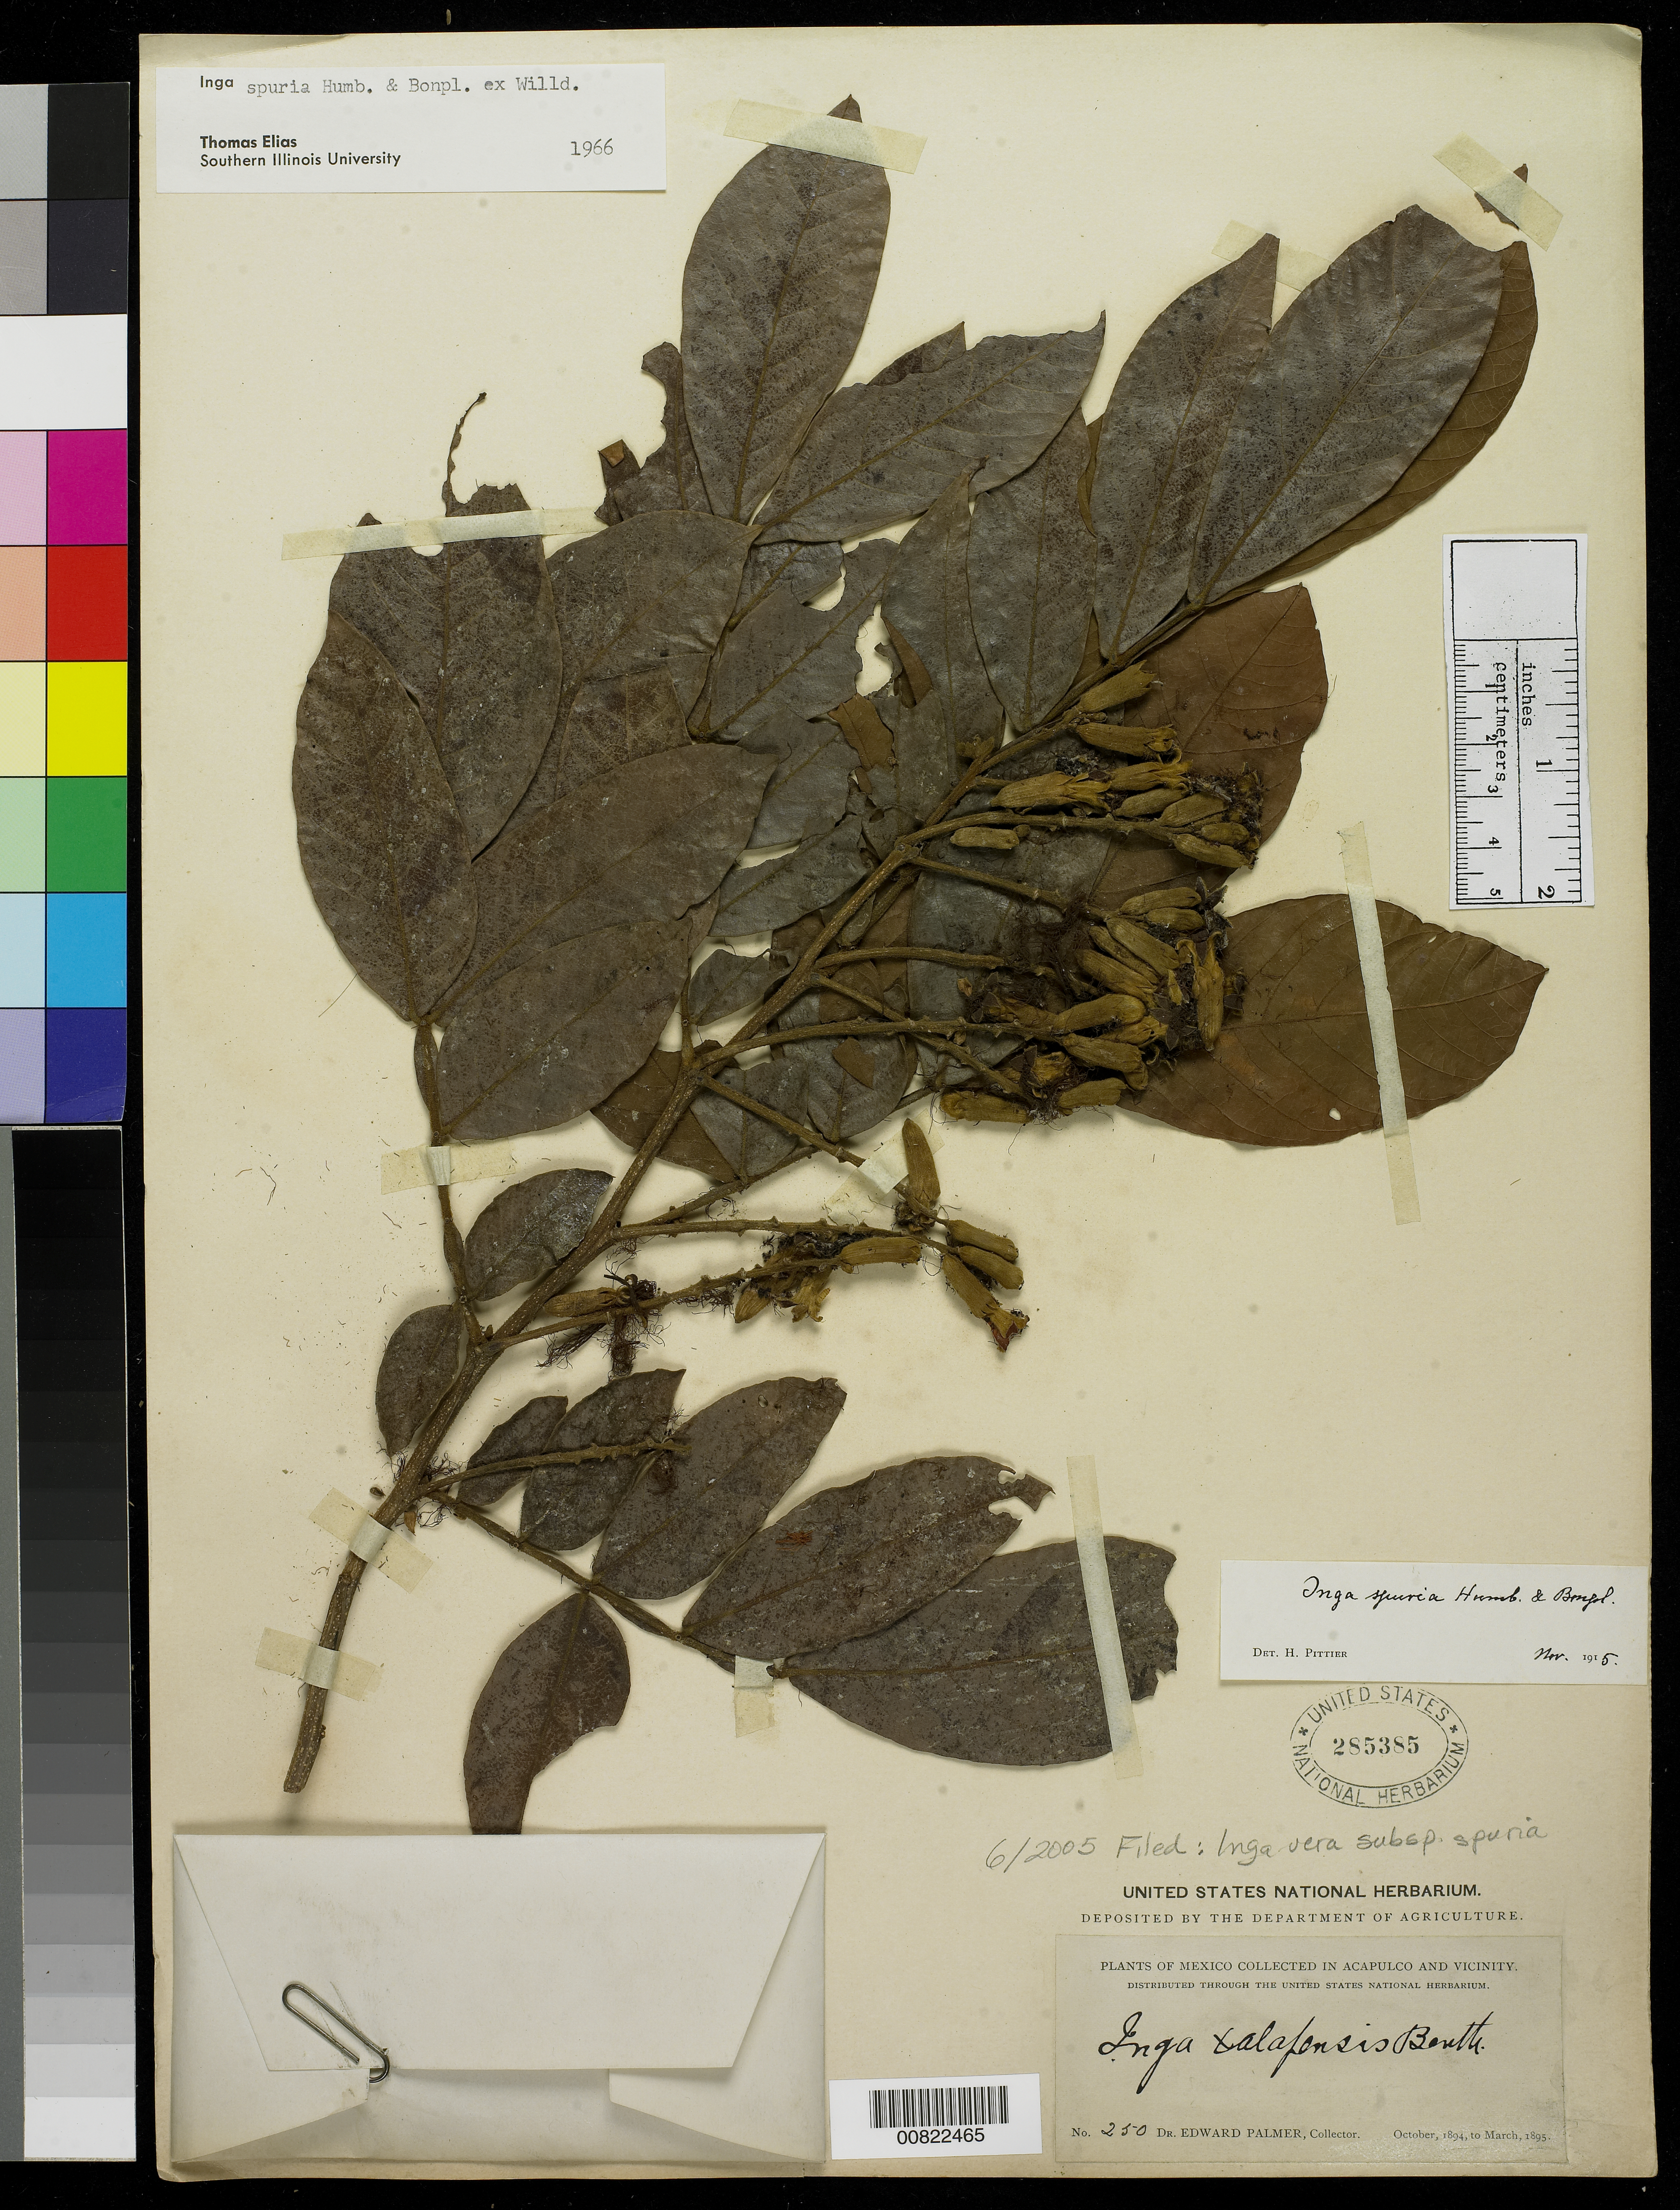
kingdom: Plantae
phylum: Tracheophyta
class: Magnoliopsida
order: Fabales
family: Fabaceae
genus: Inga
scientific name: Inga vera subsp. eriocarpa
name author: (Benth.) J. León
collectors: E. Palmer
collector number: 250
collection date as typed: Oct 1894 to -- Mar 1895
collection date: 1894-10/1895-03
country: Mexico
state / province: Guerrero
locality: Acapulco, Guerrero and vicinity.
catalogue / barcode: US 285385